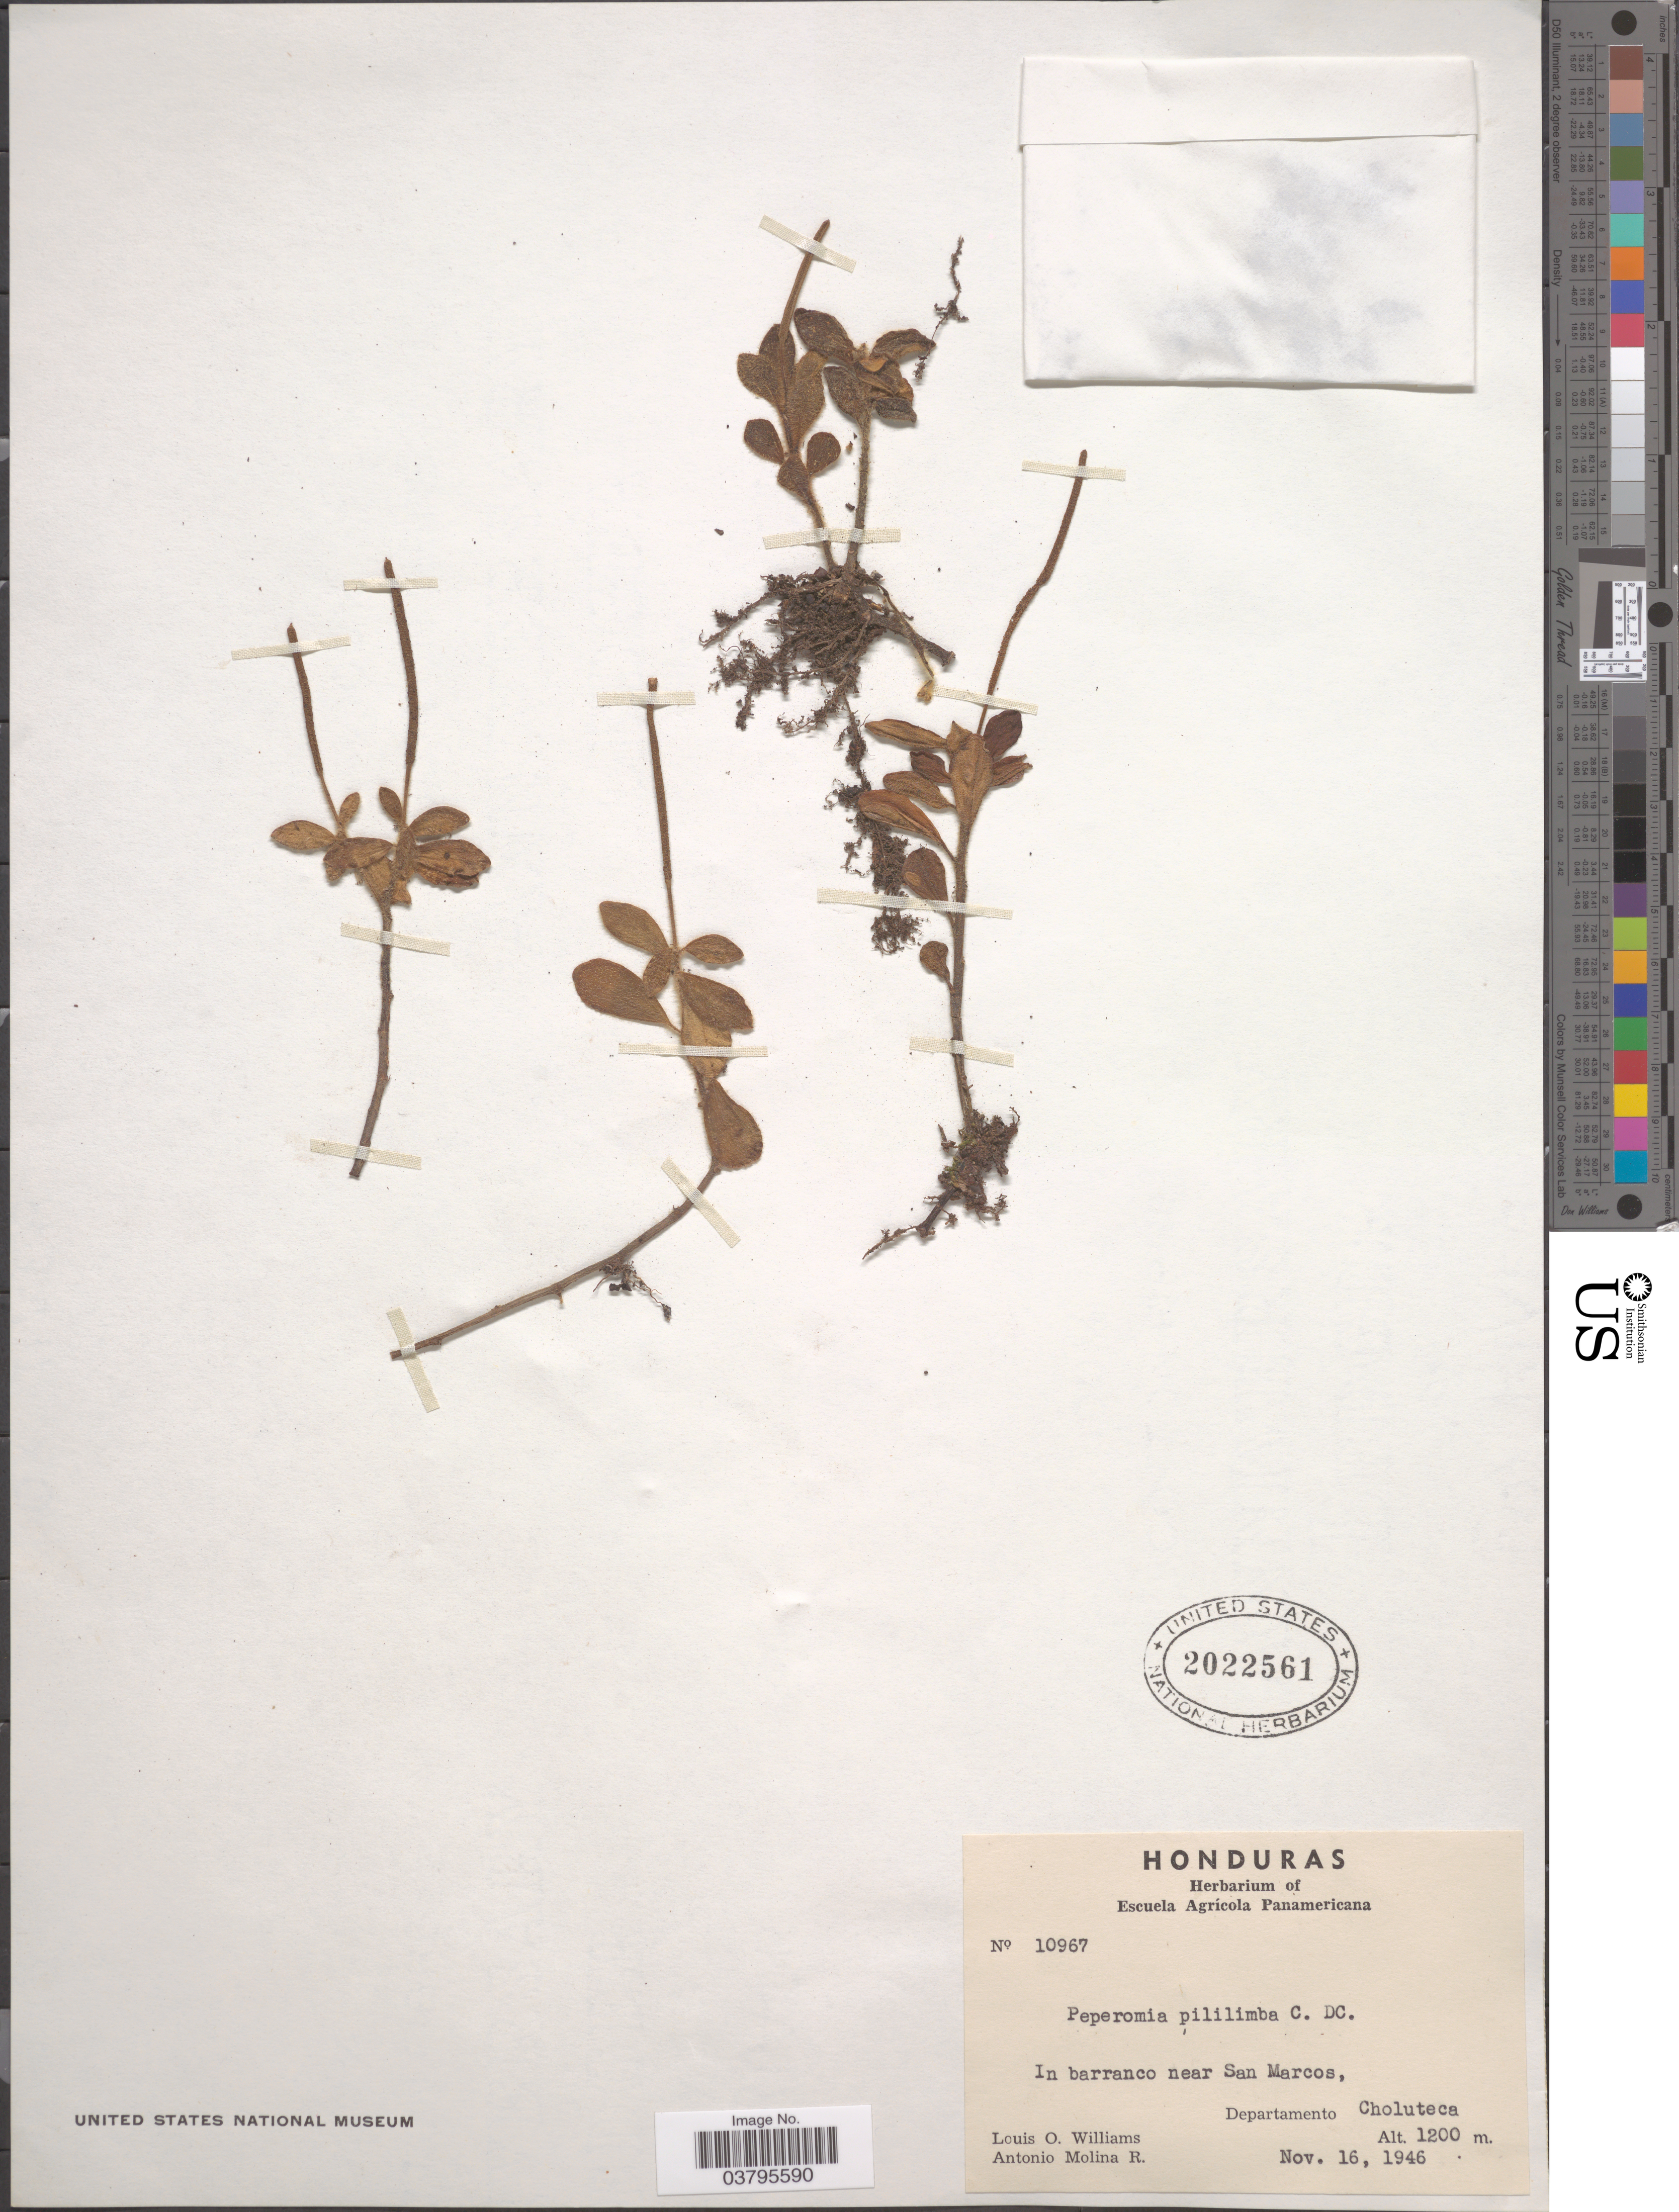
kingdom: Plantae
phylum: Tracheophyta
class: Magnoliopsida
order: Piperales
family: Piperaceae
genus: Peperomia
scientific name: Peperomia pililimba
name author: C. DC.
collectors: L. O. Williams & A. Molina R.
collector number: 10967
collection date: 1946-11-16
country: Honduras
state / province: Choluteca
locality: In barranco near San Marcos, Departamento Choluteca.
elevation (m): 1200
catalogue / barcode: US 2022561